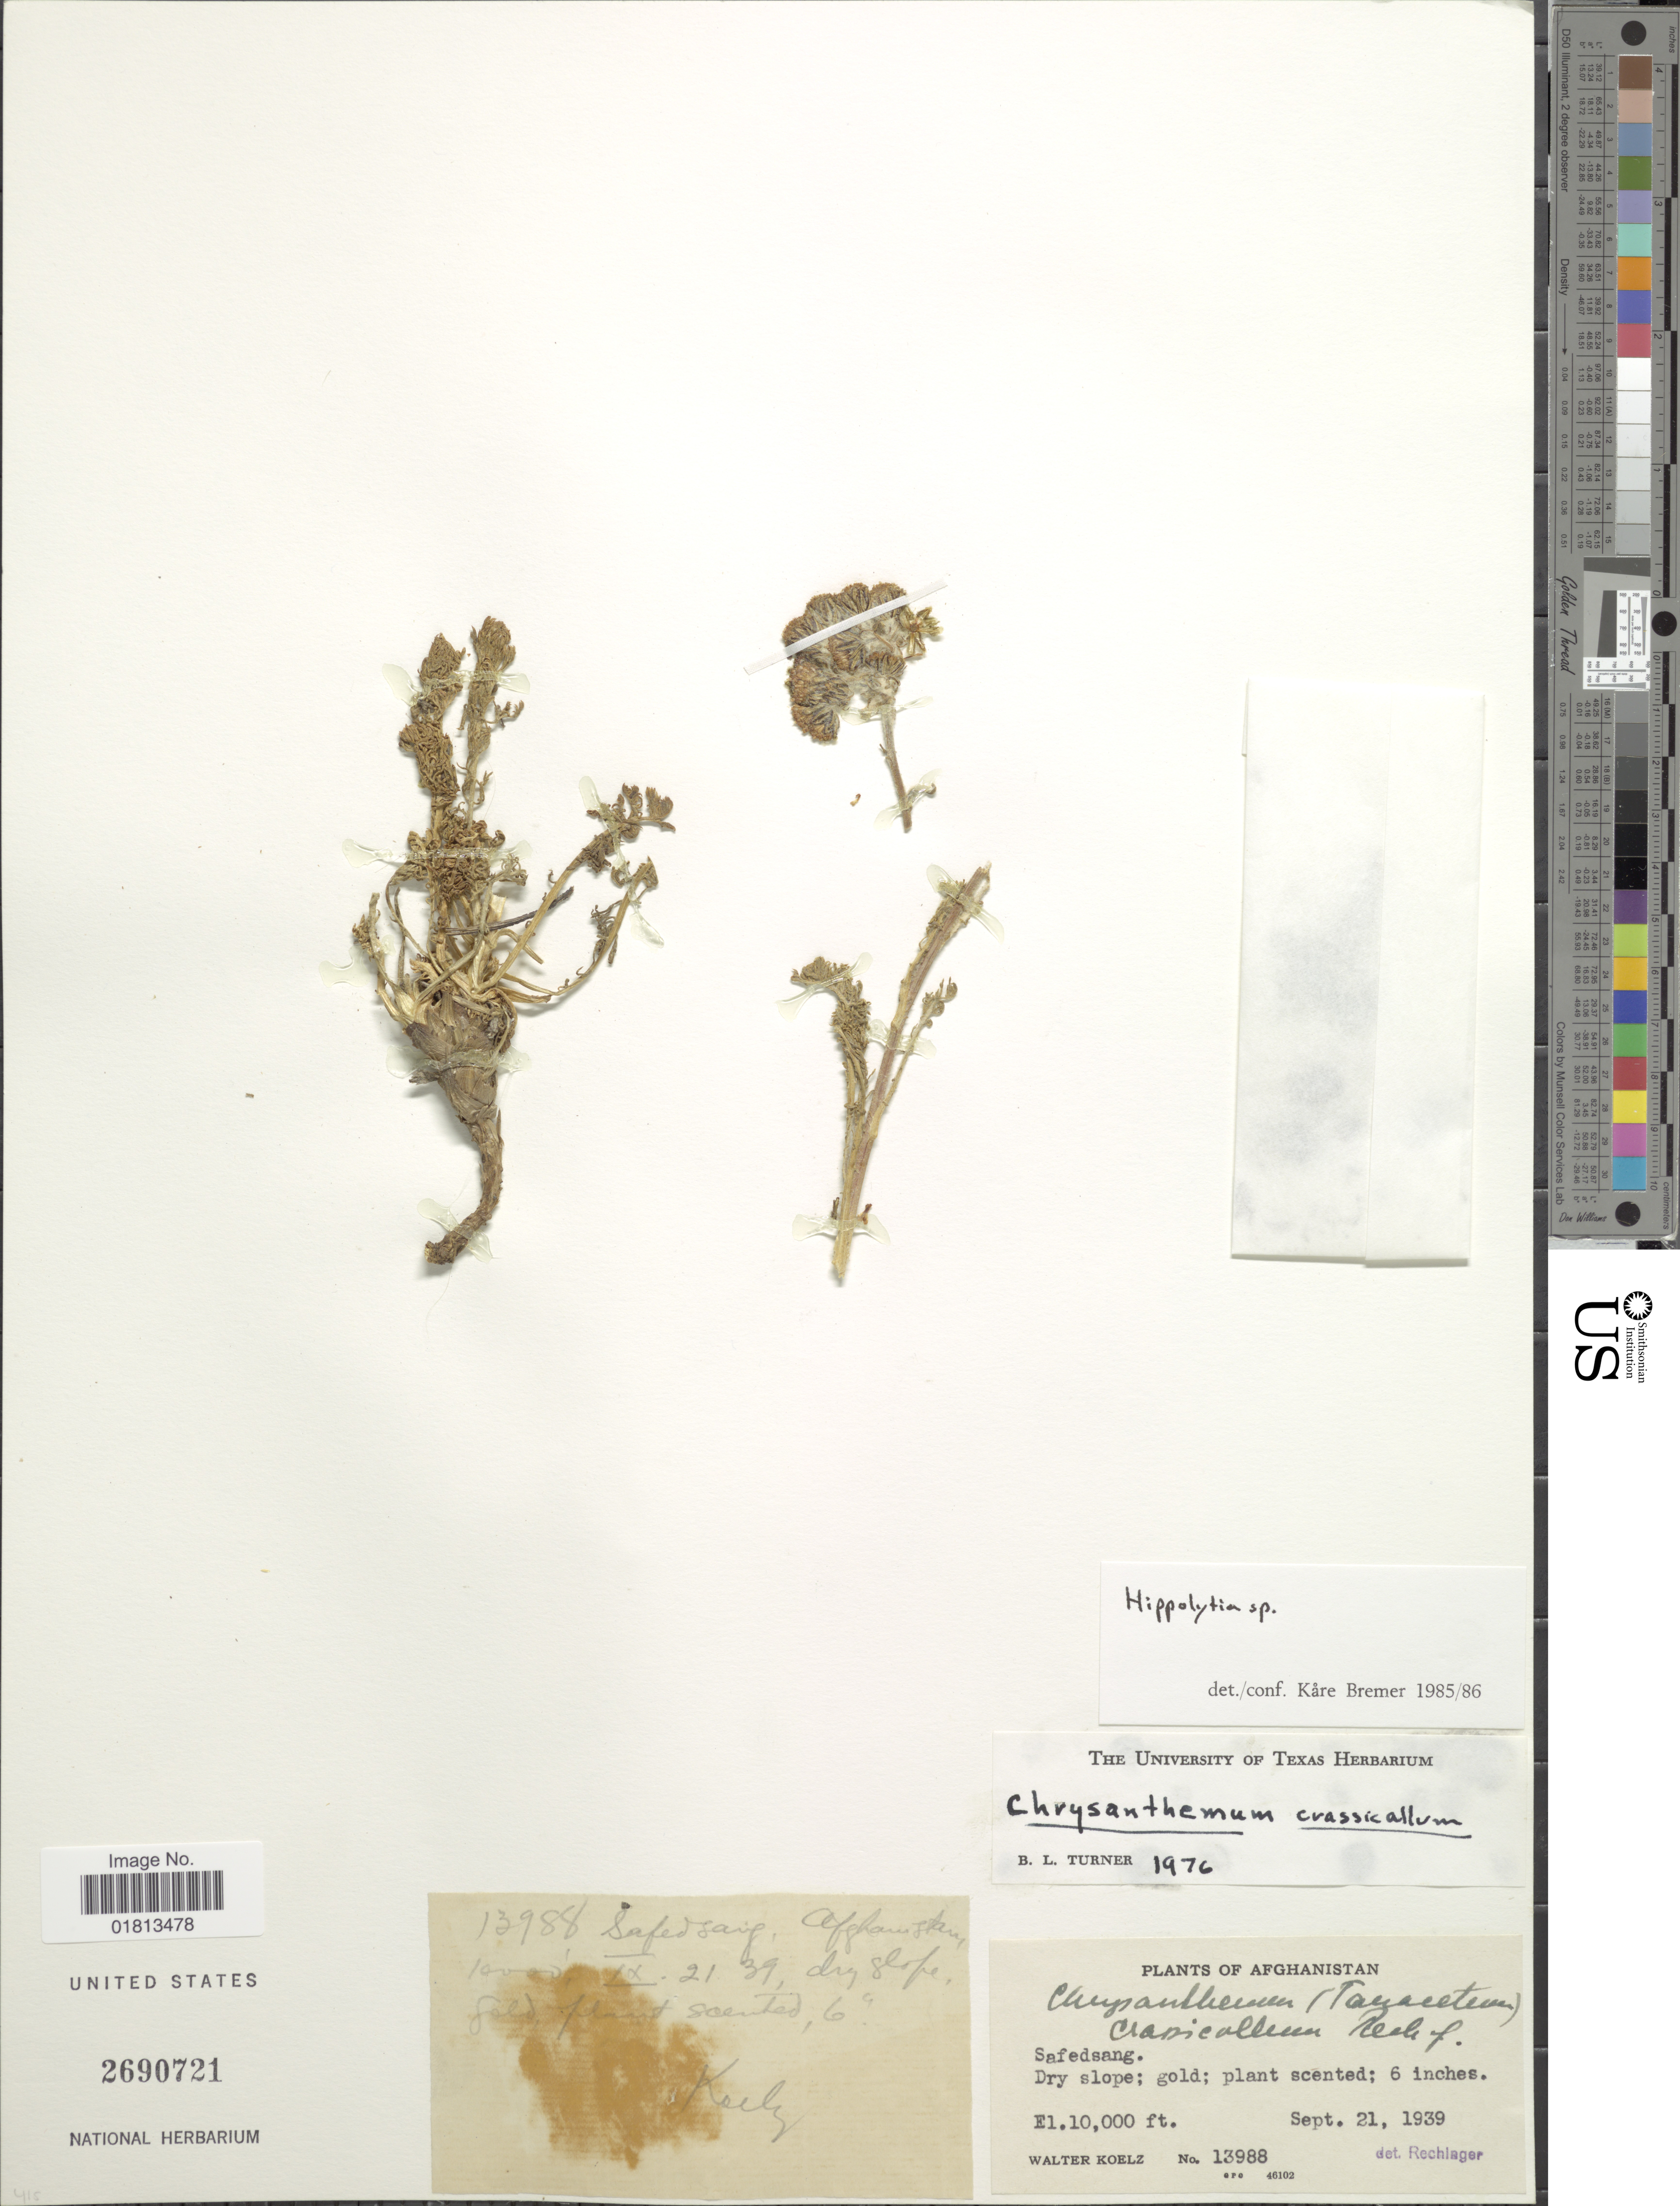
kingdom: Plantae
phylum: Tracheophyta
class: Magnoliopsida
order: Asterales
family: Asteraceae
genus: Hippolytia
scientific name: Hippolytia sp.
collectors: W. N. Koelz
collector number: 13988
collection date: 1939-09-21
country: Afghanistan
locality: Safedsang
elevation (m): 3048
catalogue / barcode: US 2690721